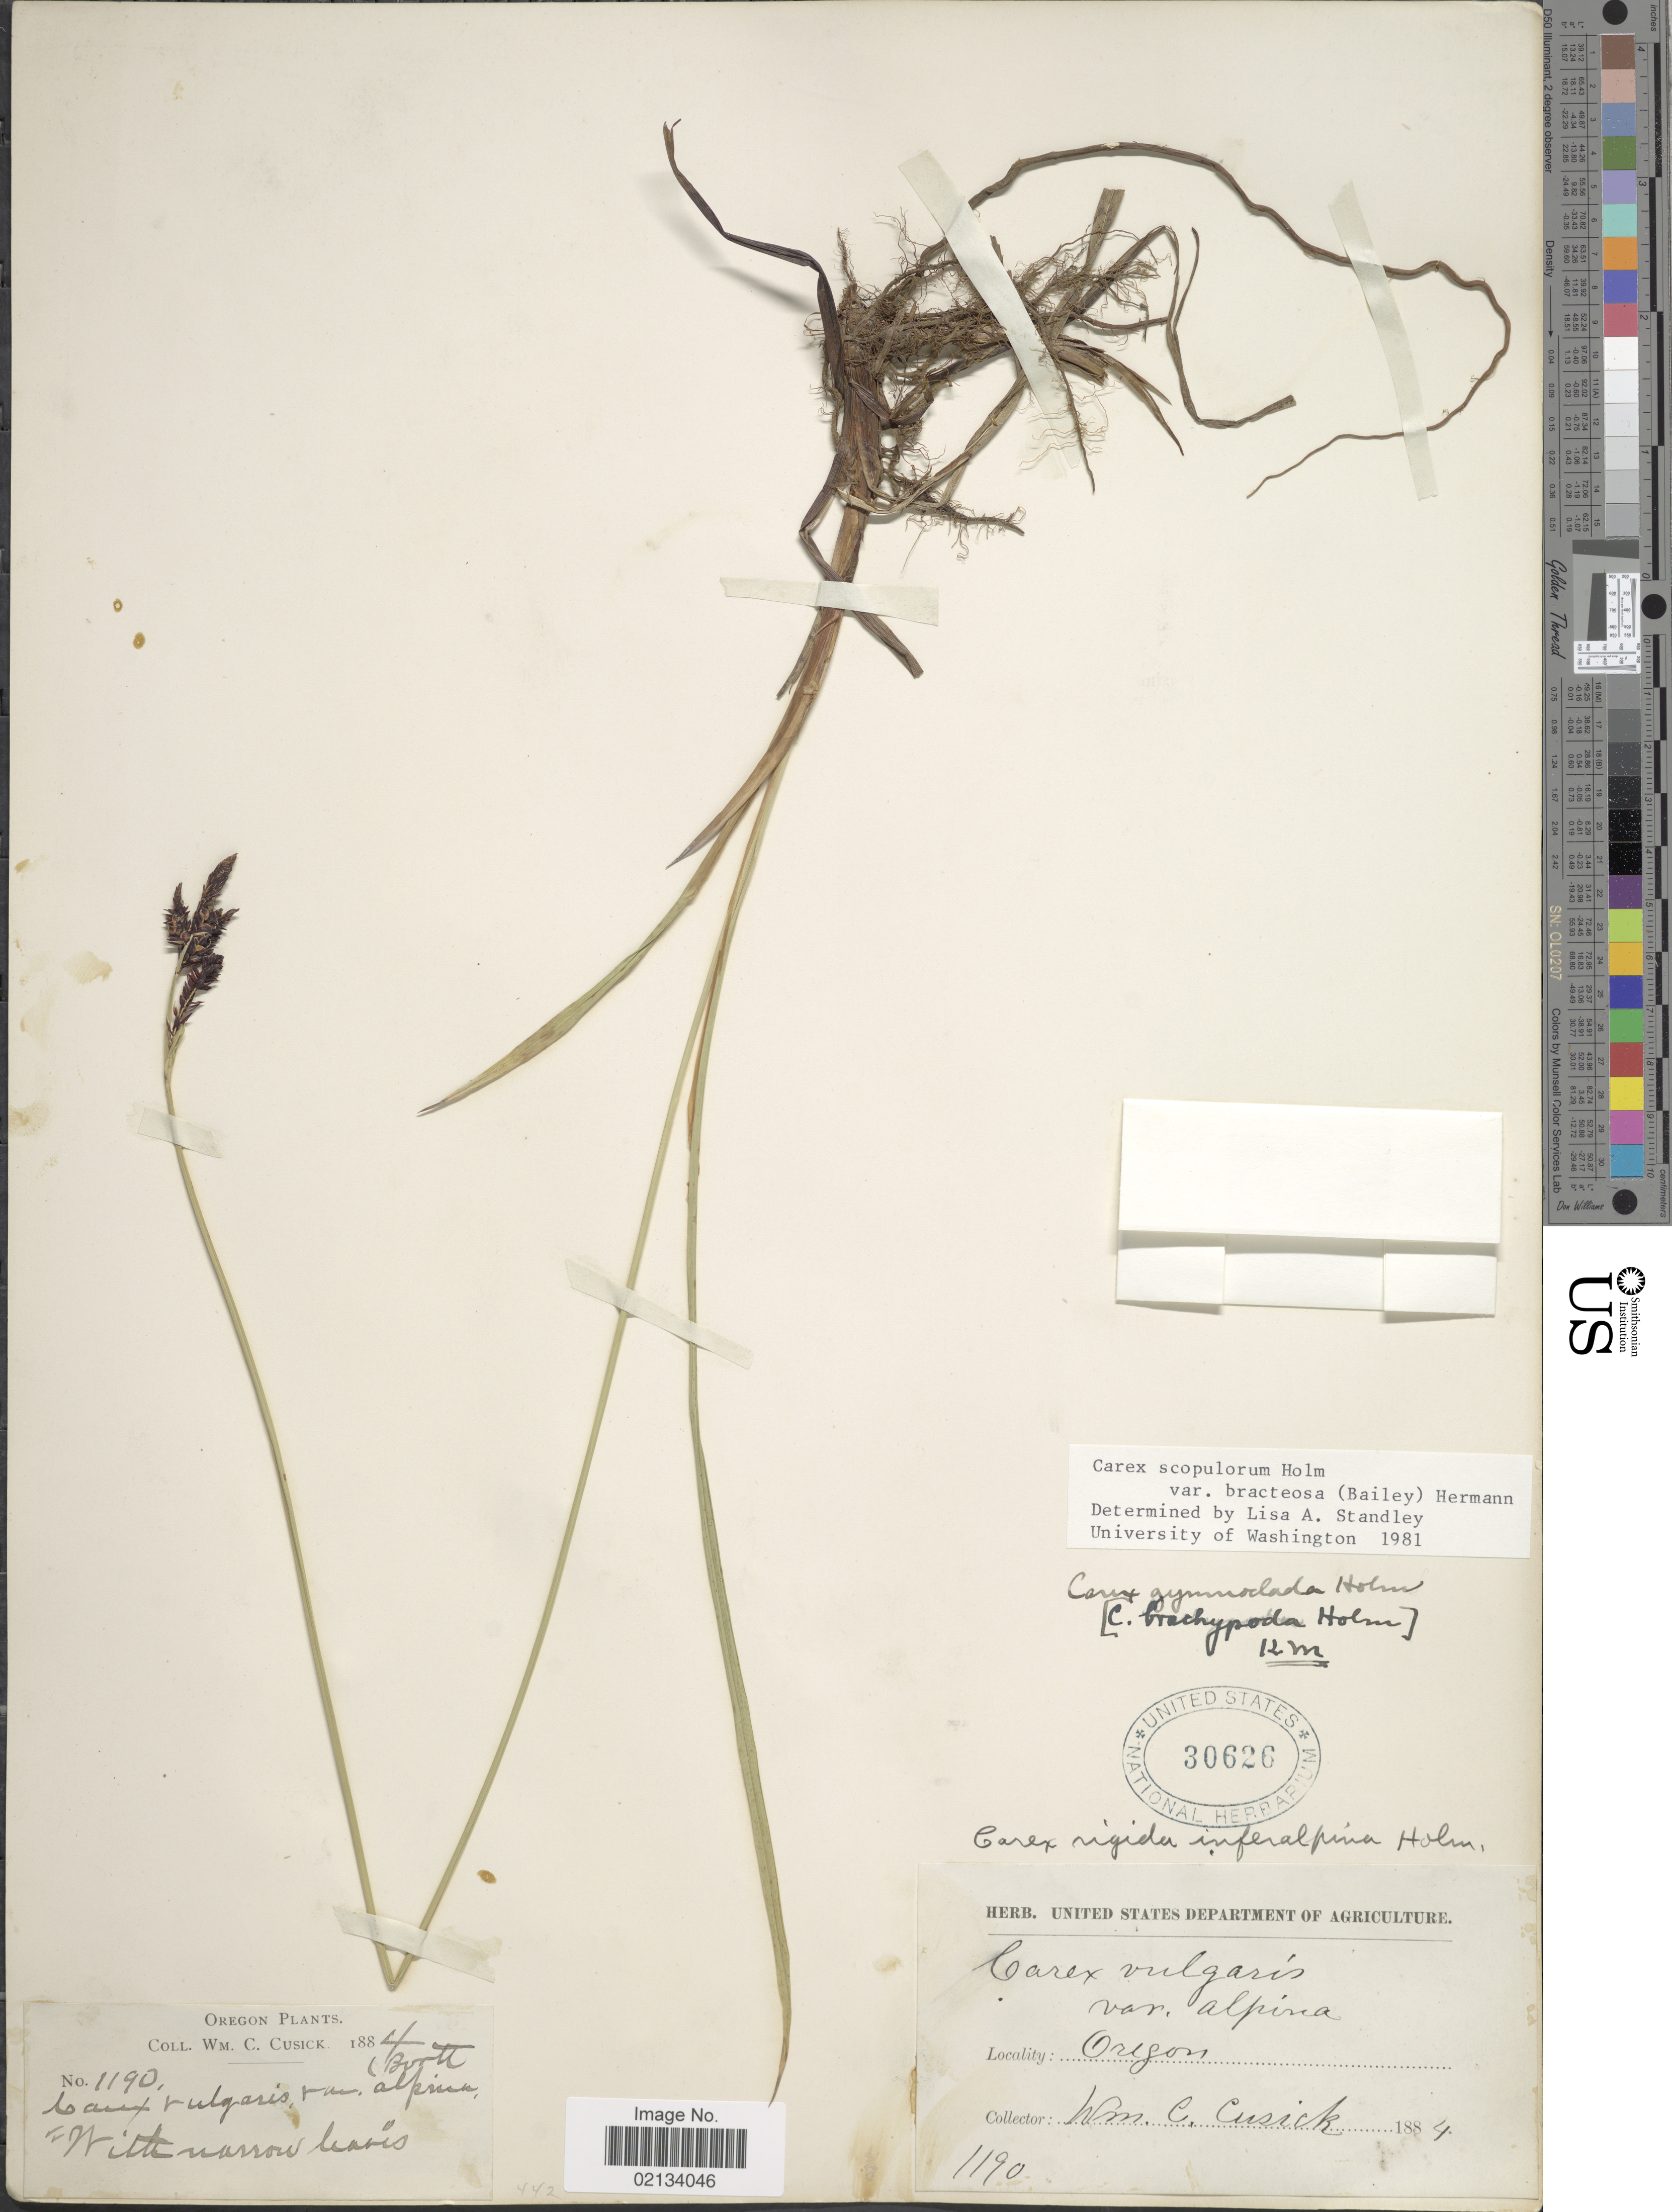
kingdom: Plantae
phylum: Tracheophyta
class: Liliopsida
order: Poales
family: Cyperaceae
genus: Carex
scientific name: Carex scopulorum var. bracteosa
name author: (L.H. Bailey) F.J. Herm.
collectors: W. C. Cusick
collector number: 1190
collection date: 1884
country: United States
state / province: Oregon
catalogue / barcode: US 30626